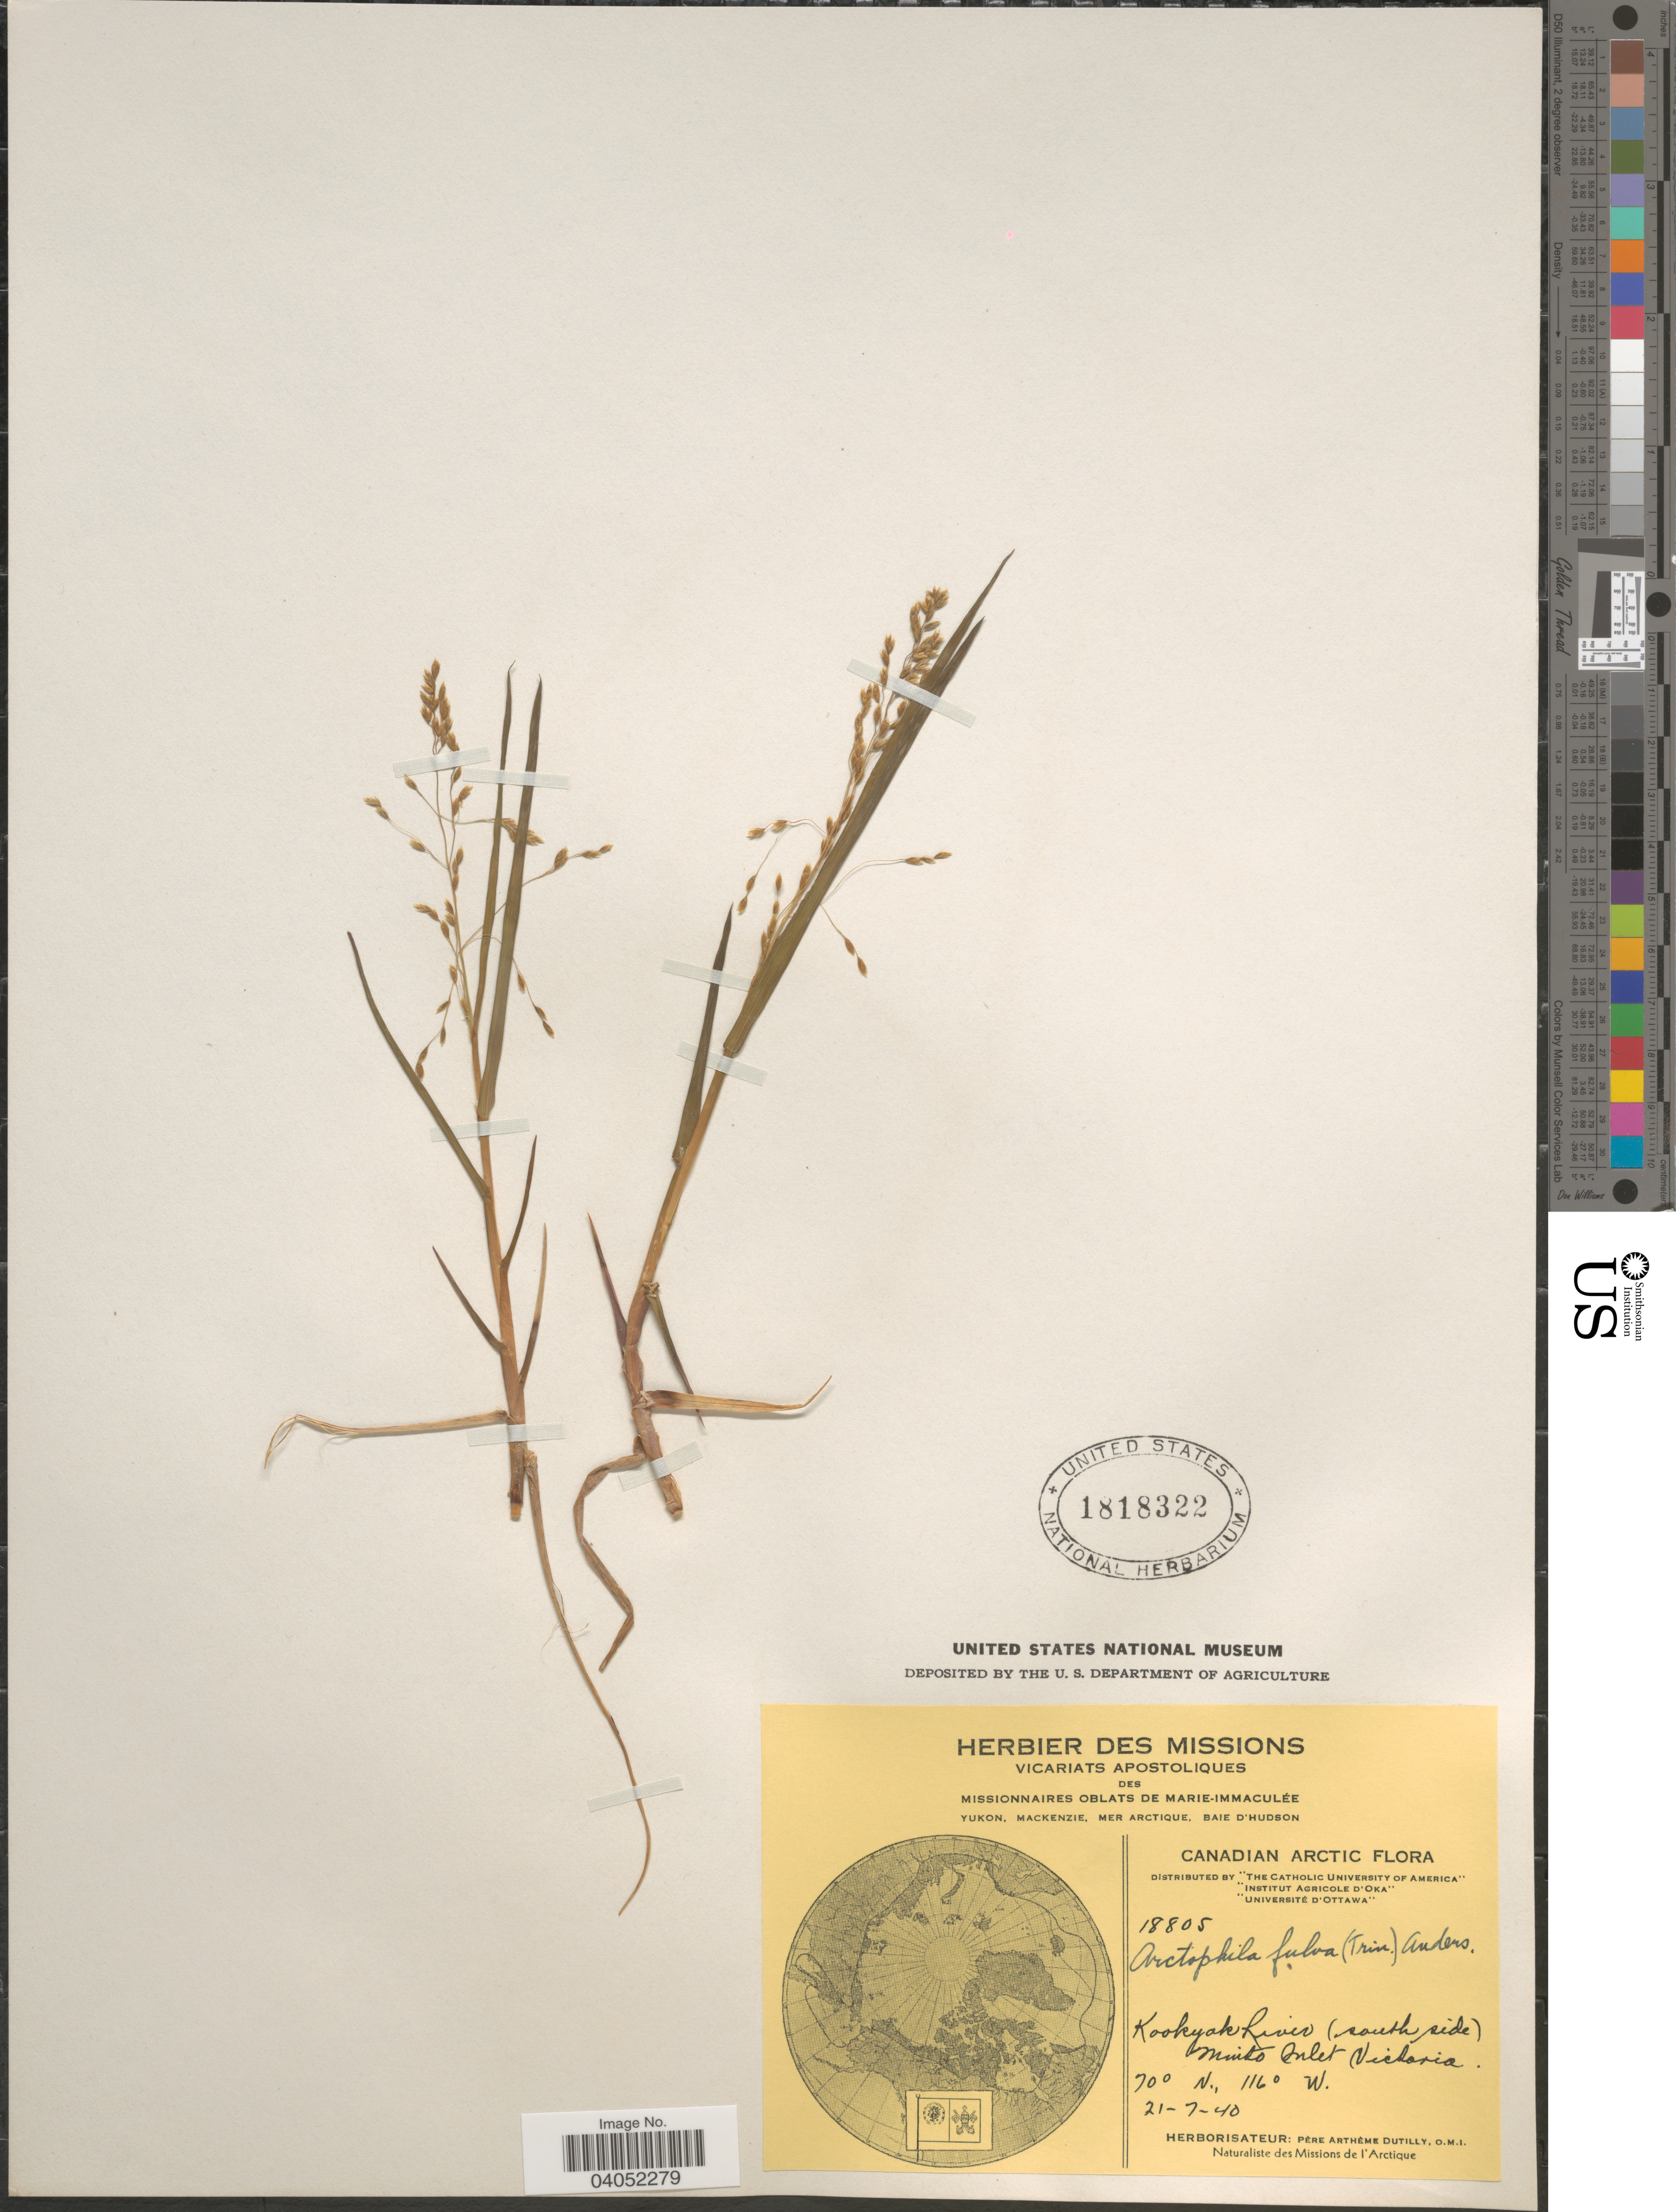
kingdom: Plantae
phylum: Tracheophyta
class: Liliopsida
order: Poales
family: Poaceae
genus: Arctophila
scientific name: Arctophila fulva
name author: (Trin.) Andersson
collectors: P. Dutilly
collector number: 18805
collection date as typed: Transcribed d/m/y: 21/7/40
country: Canada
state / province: Northwest Territories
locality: Canadian Arctic. Kookyak River (south side) Minto Inlet Victoria.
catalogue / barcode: US 1818322